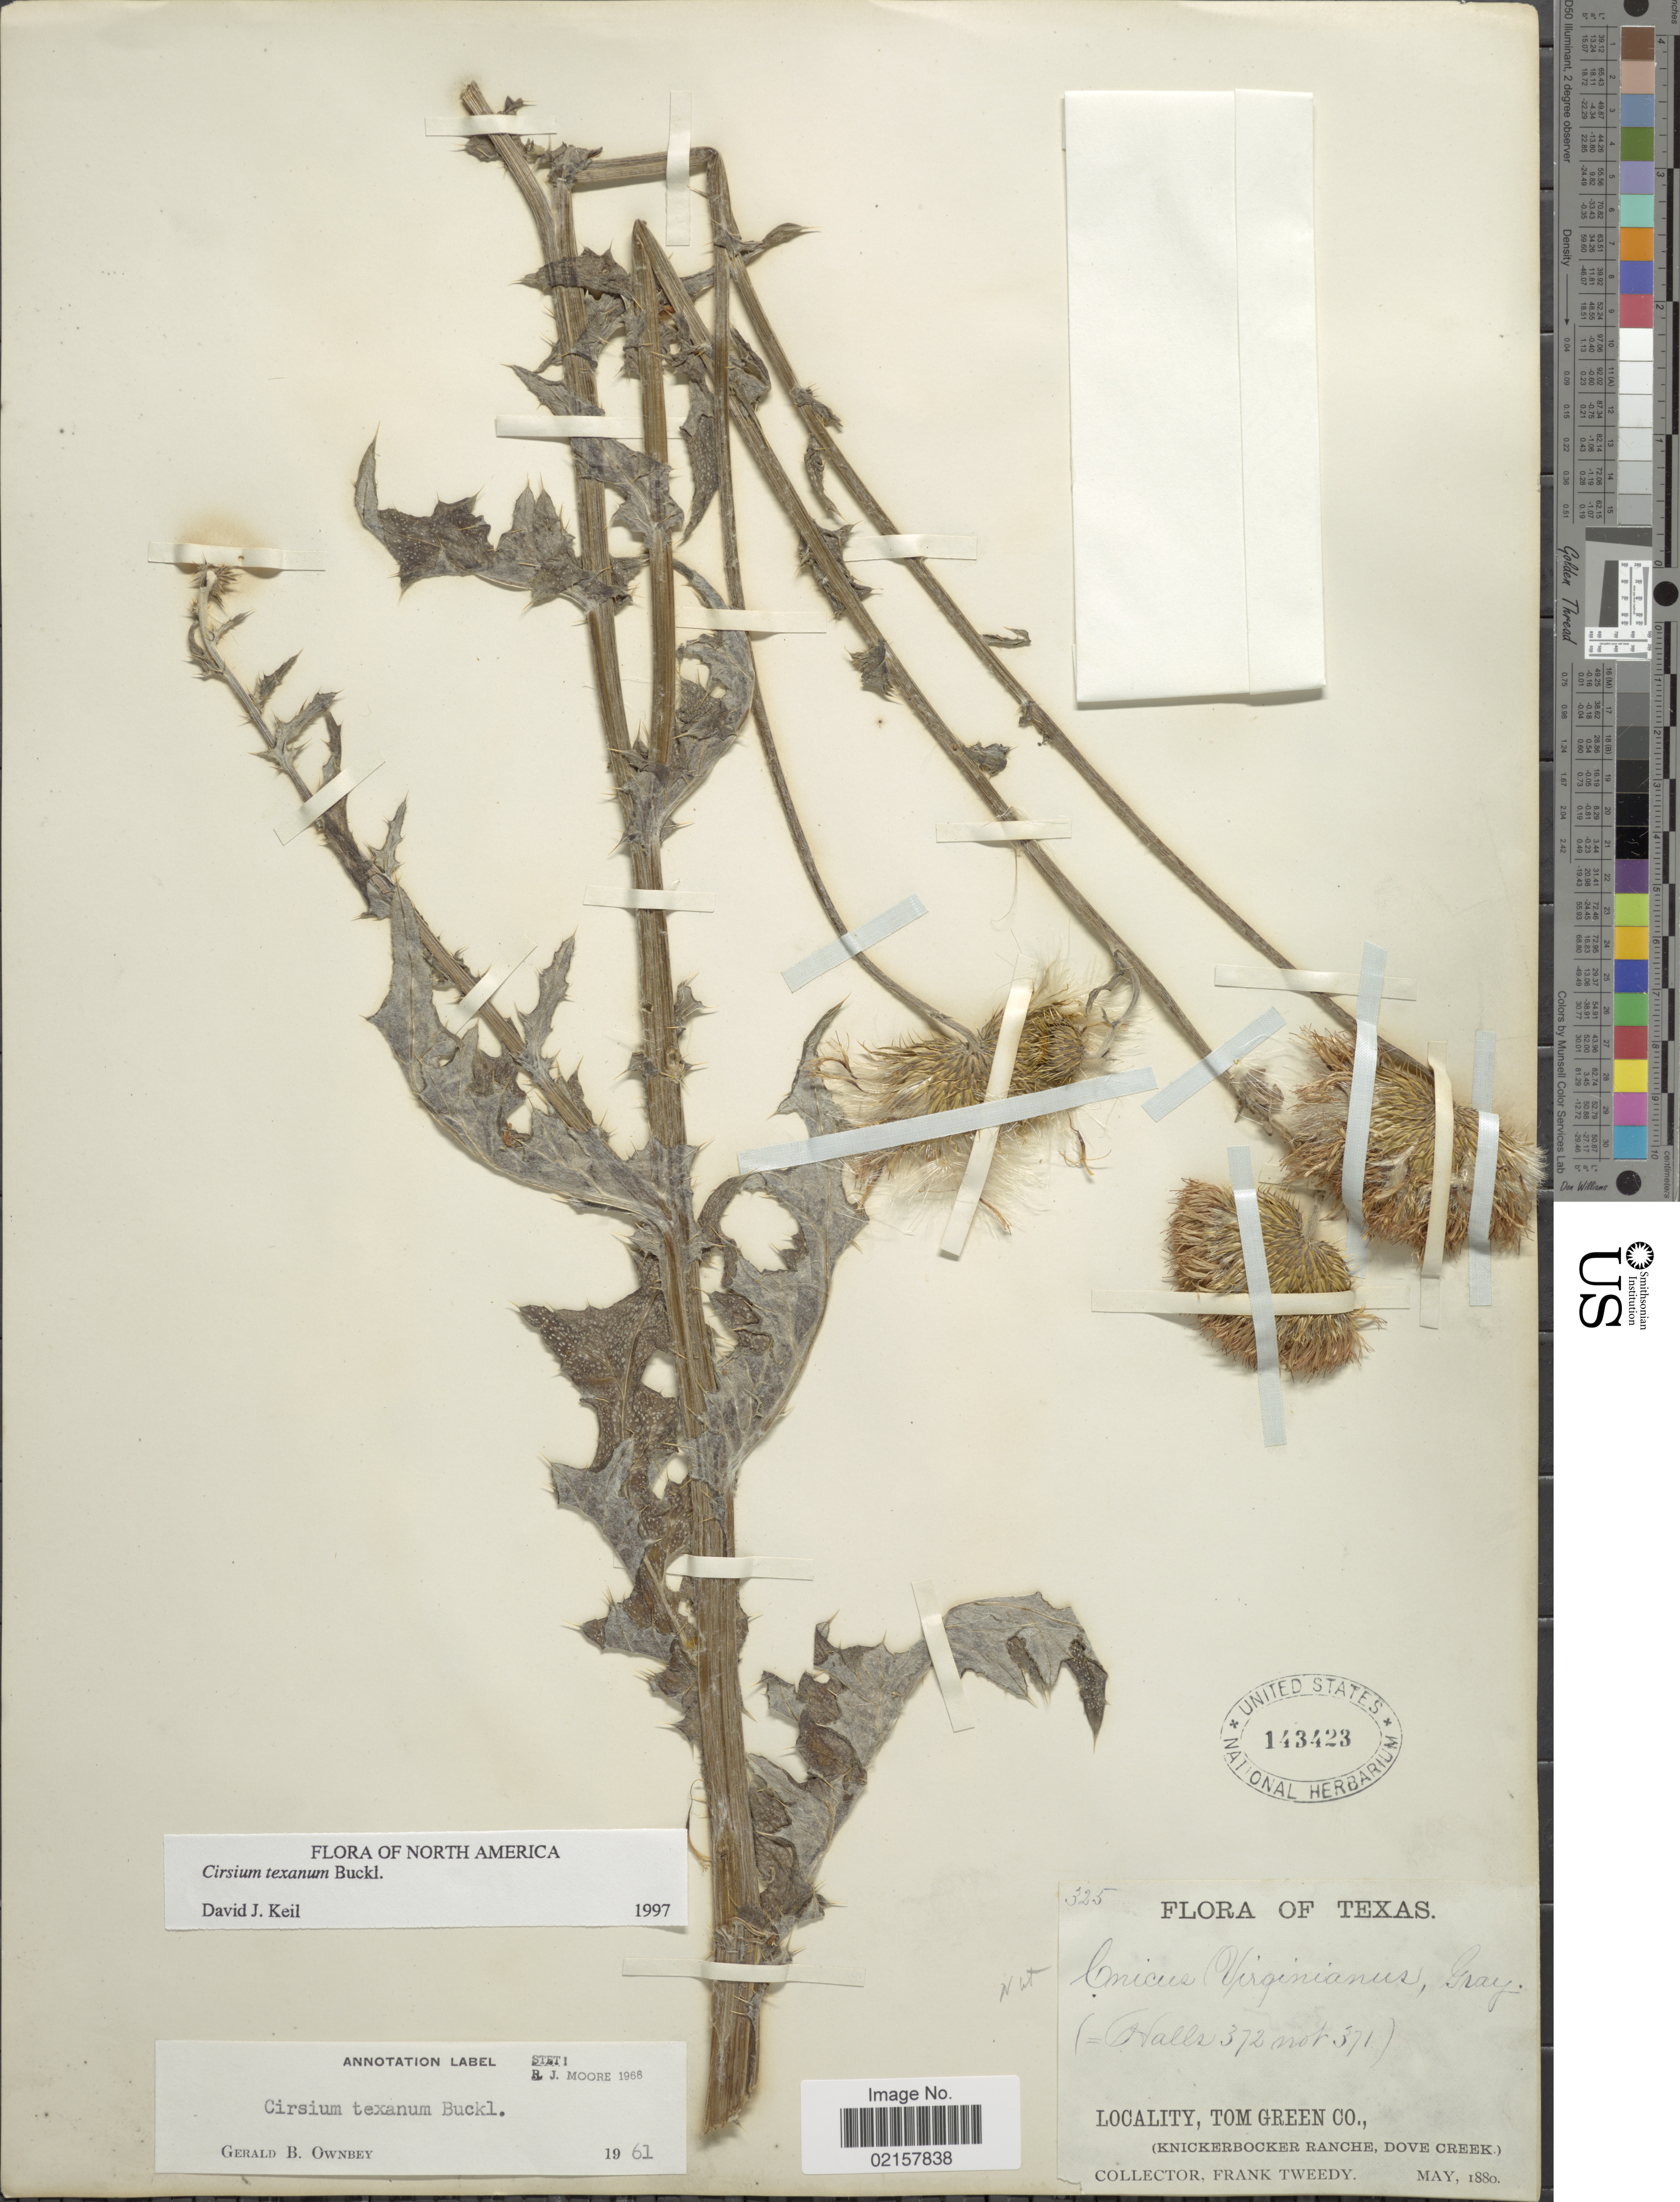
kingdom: Plantae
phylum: Tracheophyta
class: Magnoliopsida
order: Asterales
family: Asteraceae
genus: Cirsium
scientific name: Cirsium texanum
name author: Buckley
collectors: F. Tweedy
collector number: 325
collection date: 1880-05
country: United States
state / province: Texas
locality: Tom Green Co., (Knickerbocker Ranche, Dove Creek).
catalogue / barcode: US 143423